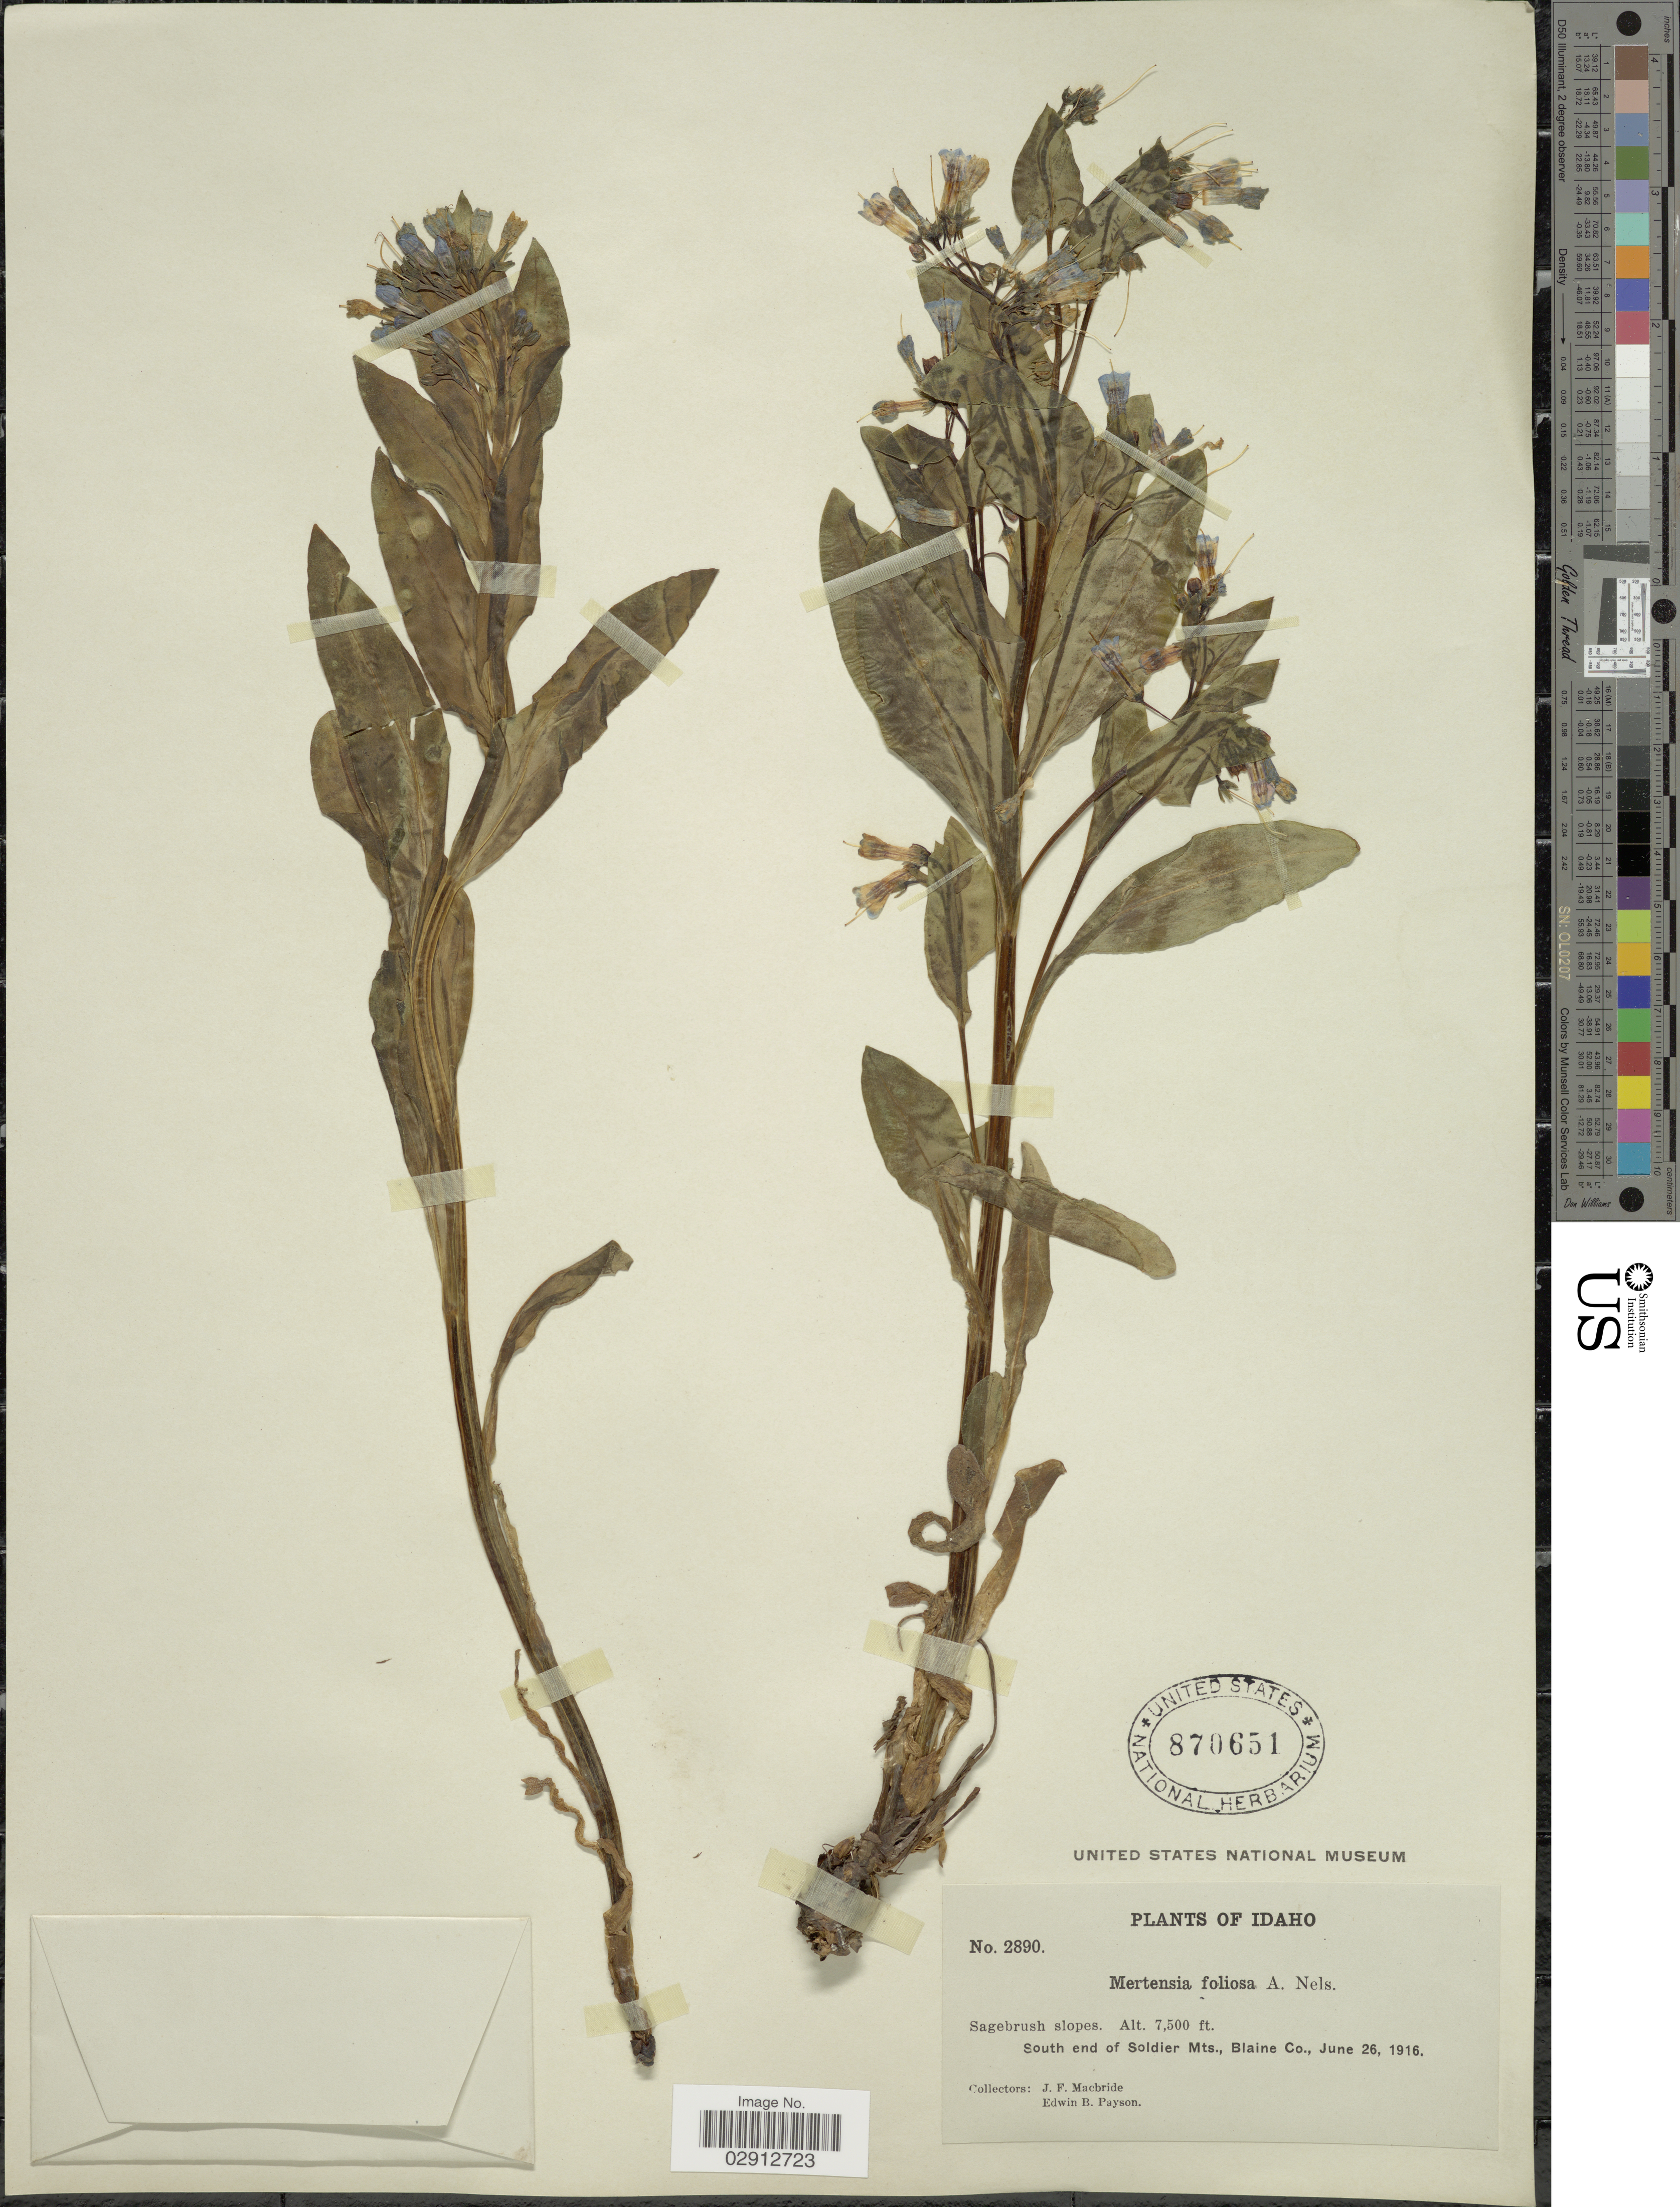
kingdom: Plantae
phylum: Tracheophyta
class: Magnoliopsida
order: Boraginales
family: Boraginaceae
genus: Mertensia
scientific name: Mertensia oblongifolia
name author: (Nutt.) G. Don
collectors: J. F. Macbride & E. B. Payson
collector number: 2890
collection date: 1916-06-26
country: United States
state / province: Idaho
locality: South end of Soldier Mts., Blaine Co.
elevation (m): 2286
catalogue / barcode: US 870651